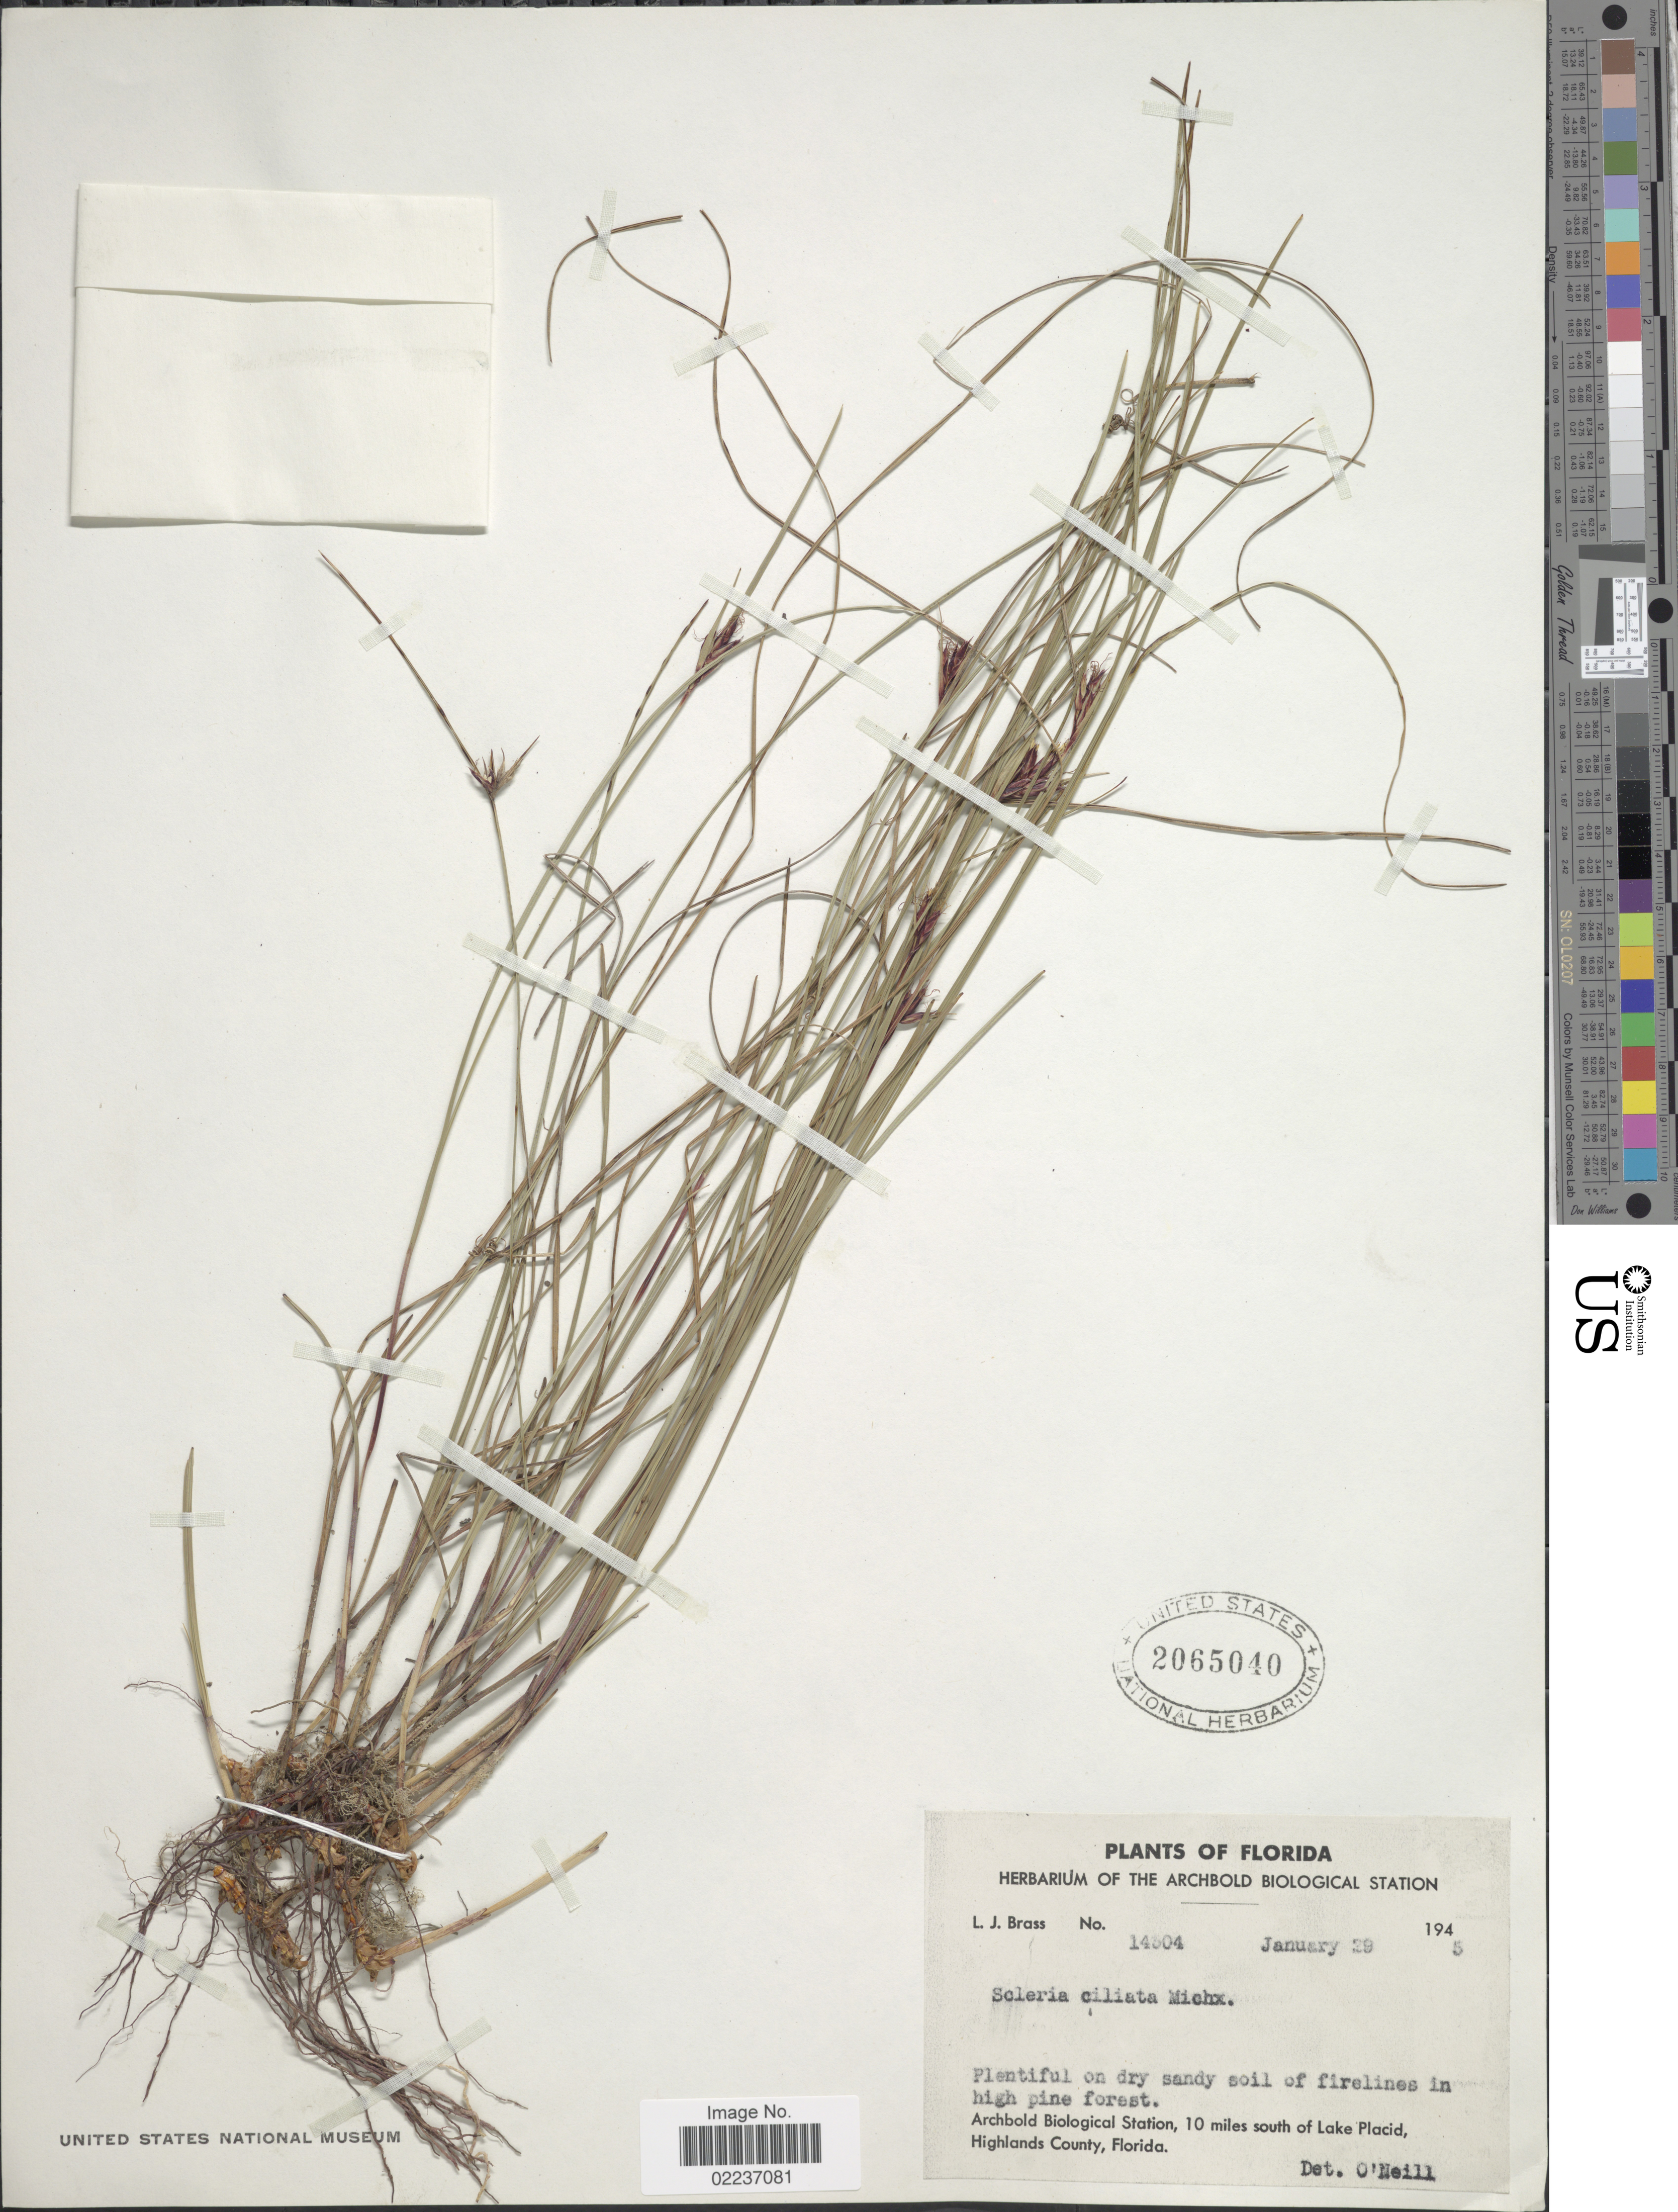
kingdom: Plantae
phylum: Tracheophyta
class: Liliopsida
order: Poales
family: Cyperaceae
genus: Scleria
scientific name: Scleria ciliata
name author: Michx.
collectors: L. J. Brass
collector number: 14304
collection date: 1945-01-29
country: United States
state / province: Florida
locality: On dry sandy soil of firelines in high pine forest, Archbold Biological Station, 10 miles south of Lake Placid, Highlands County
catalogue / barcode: US 2065040